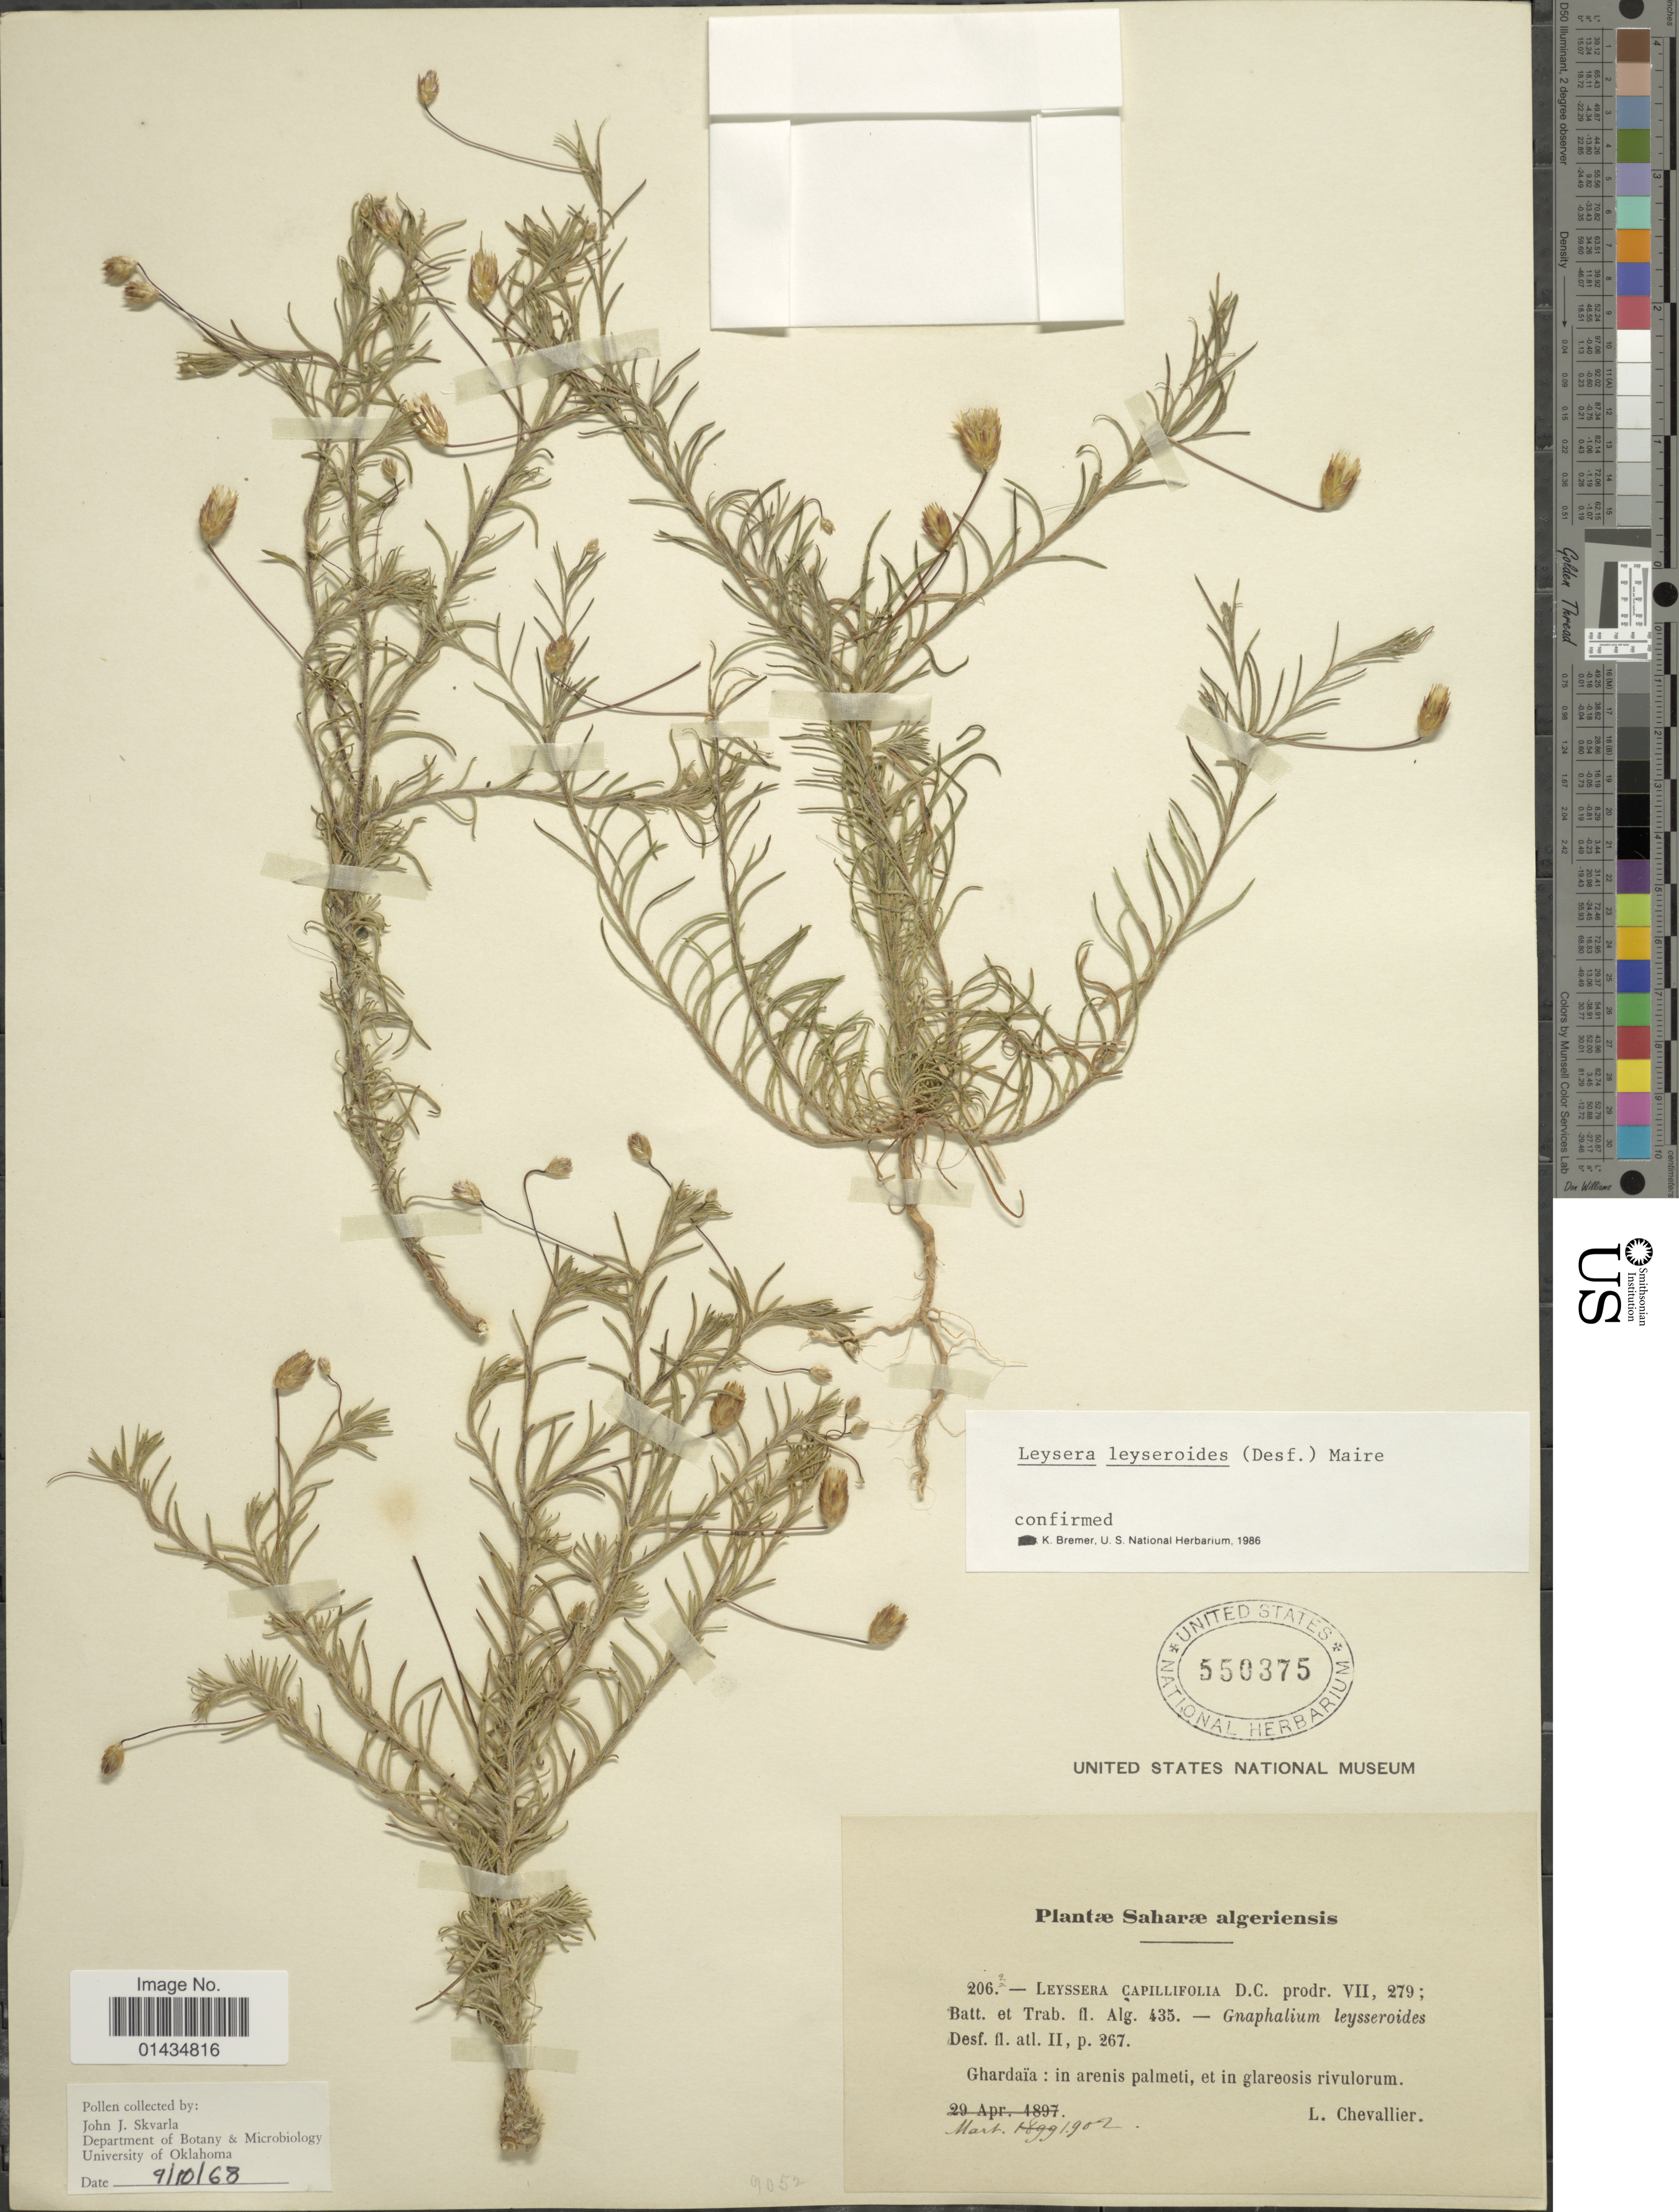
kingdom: Plantae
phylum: Tracheophyta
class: Magnoliopsida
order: Asterales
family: Asteraceae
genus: Leysera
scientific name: Leysera leyseroides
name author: (Desf.) Maire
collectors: L. Chevallier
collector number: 206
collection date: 1902-03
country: Algeria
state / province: Ghardaïa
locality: Saharae algeriensis, in arenis palmeti, et in glareosis rivulorum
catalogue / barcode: US 550375